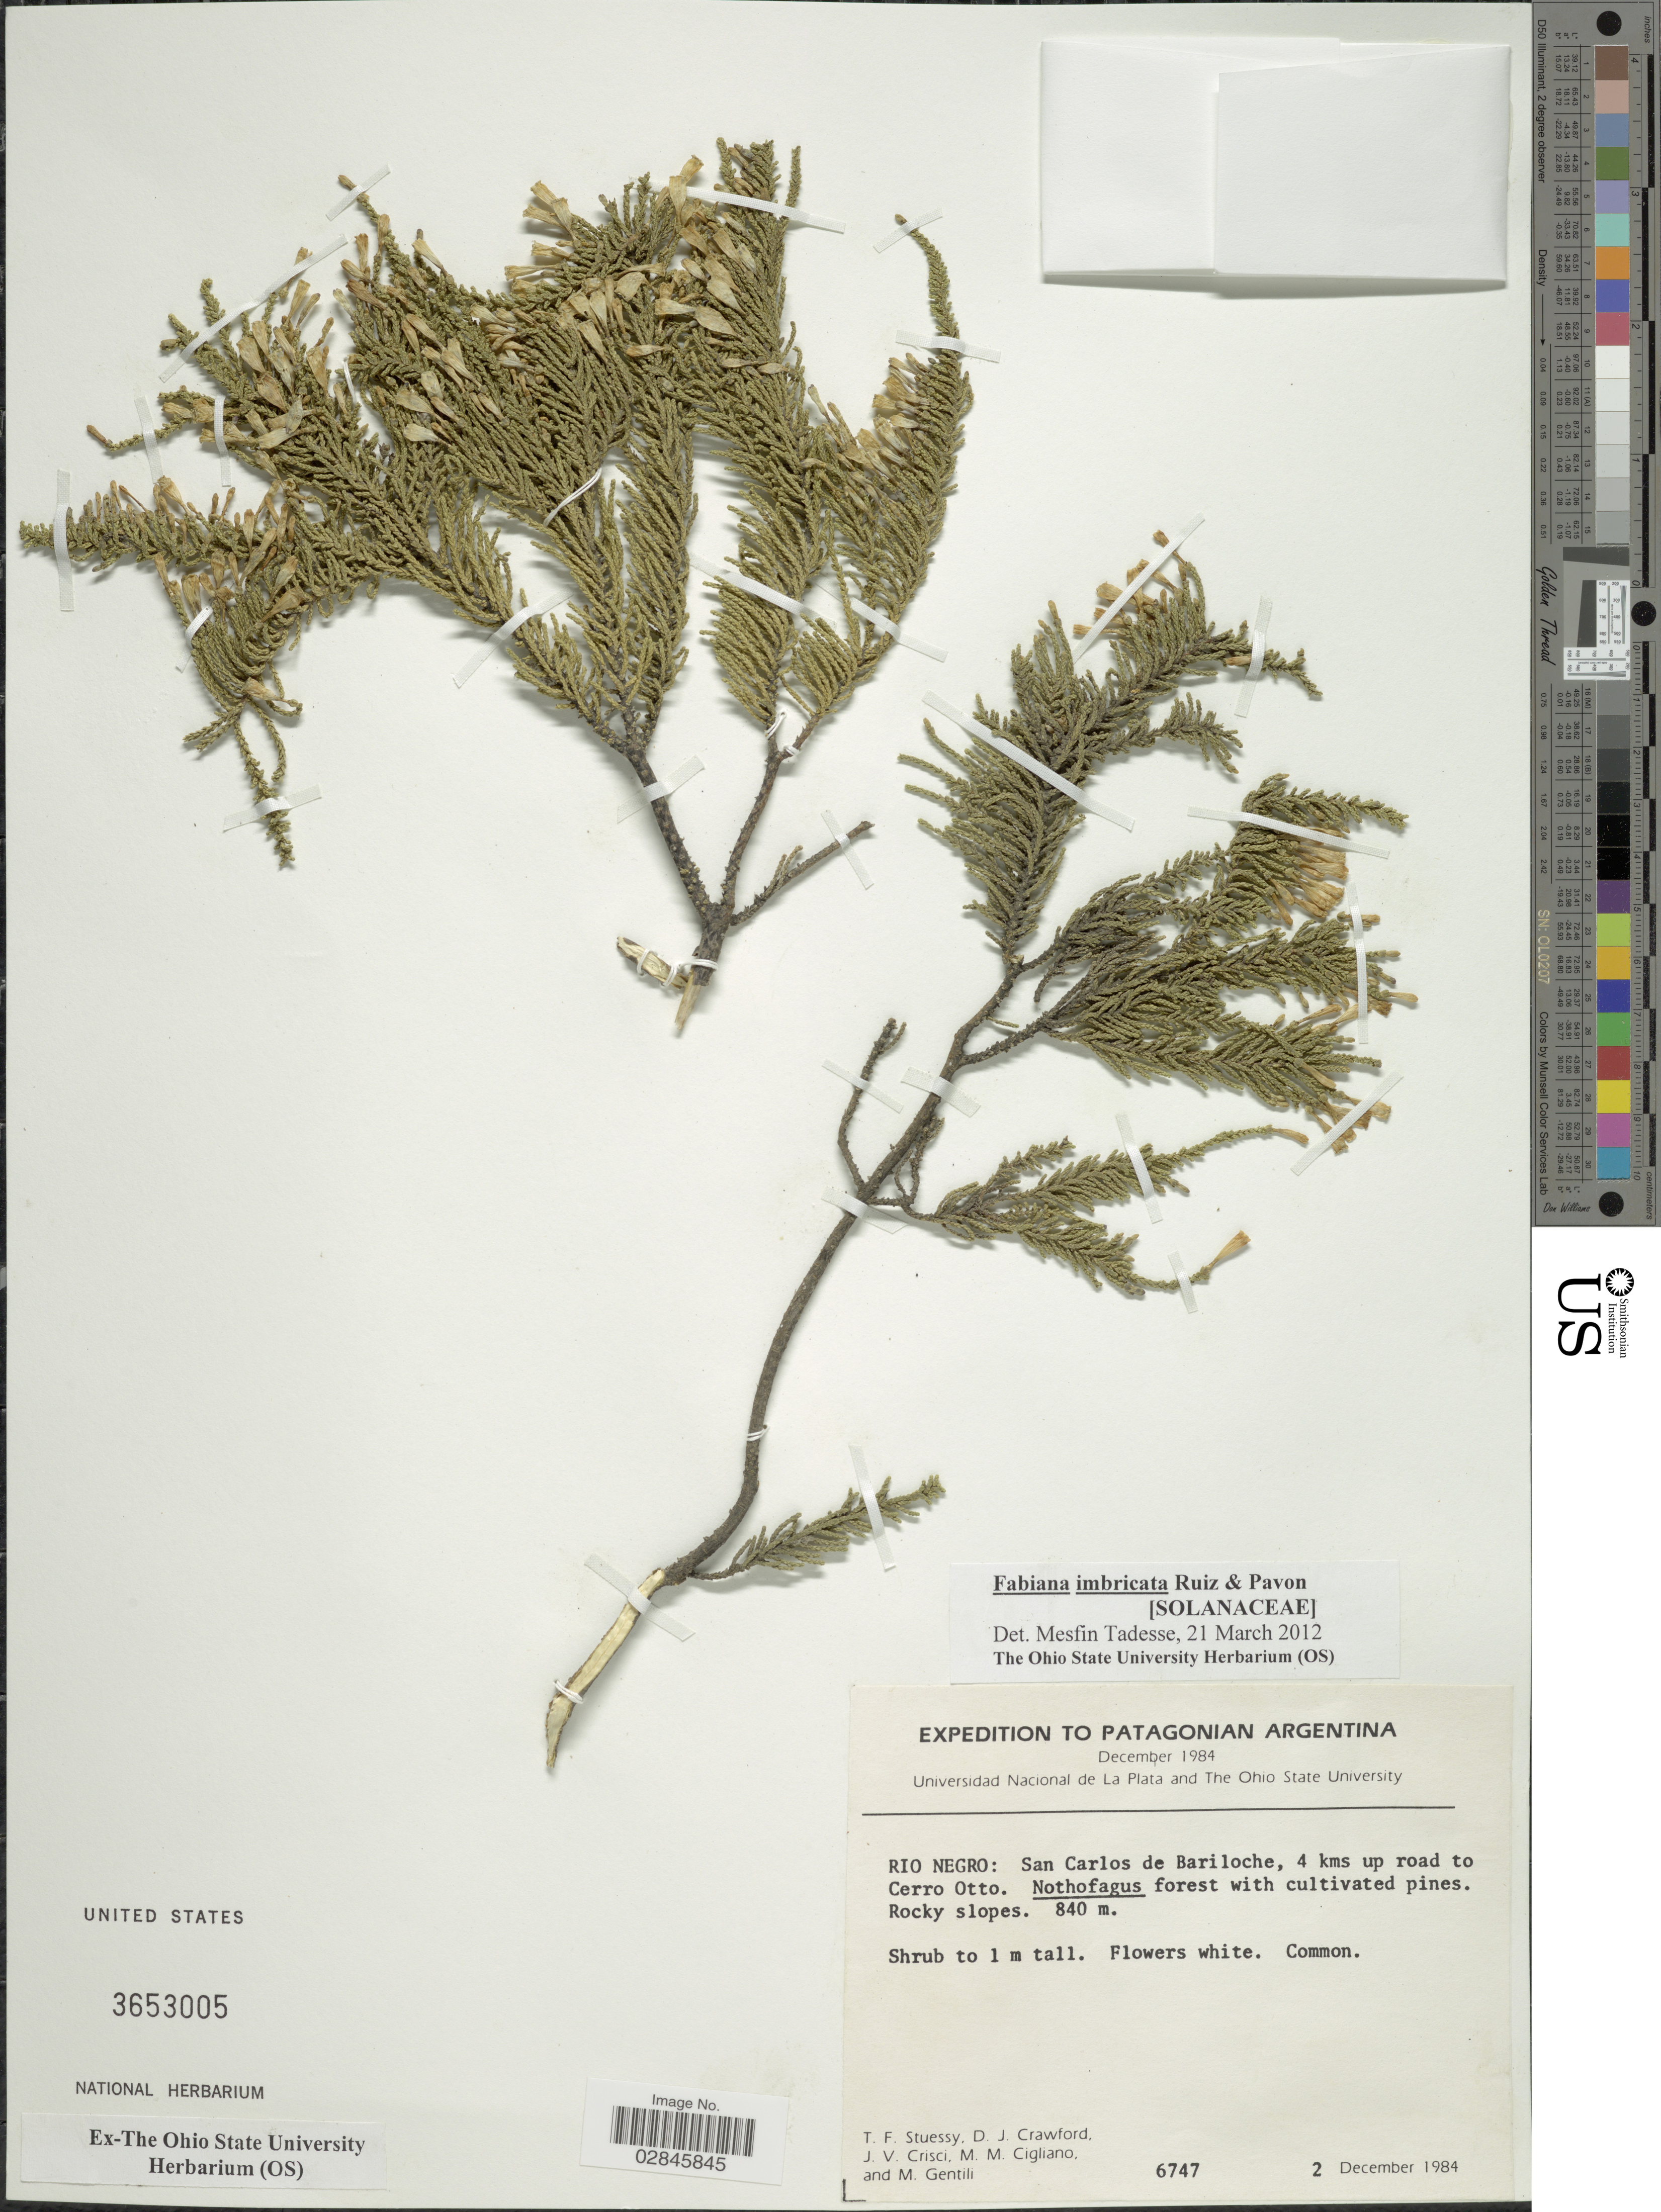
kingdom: Plantae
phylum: Tracheophyta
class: Magnoliopsida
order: Solanales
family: Solanaceae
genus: Fabiana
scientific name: Fabiana imbricata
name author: Ruiz & Pav.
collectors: T. Stuessy, D. Crawford, J. Crisci, M. Cigliano & M. Gentili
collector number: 6747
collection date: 1984-12-02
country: Argentina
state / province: Rio Negro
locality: San Carlos de Bariloche, 4 kms up road to Cerro Otto.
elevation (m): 840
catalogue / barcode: US 3653005